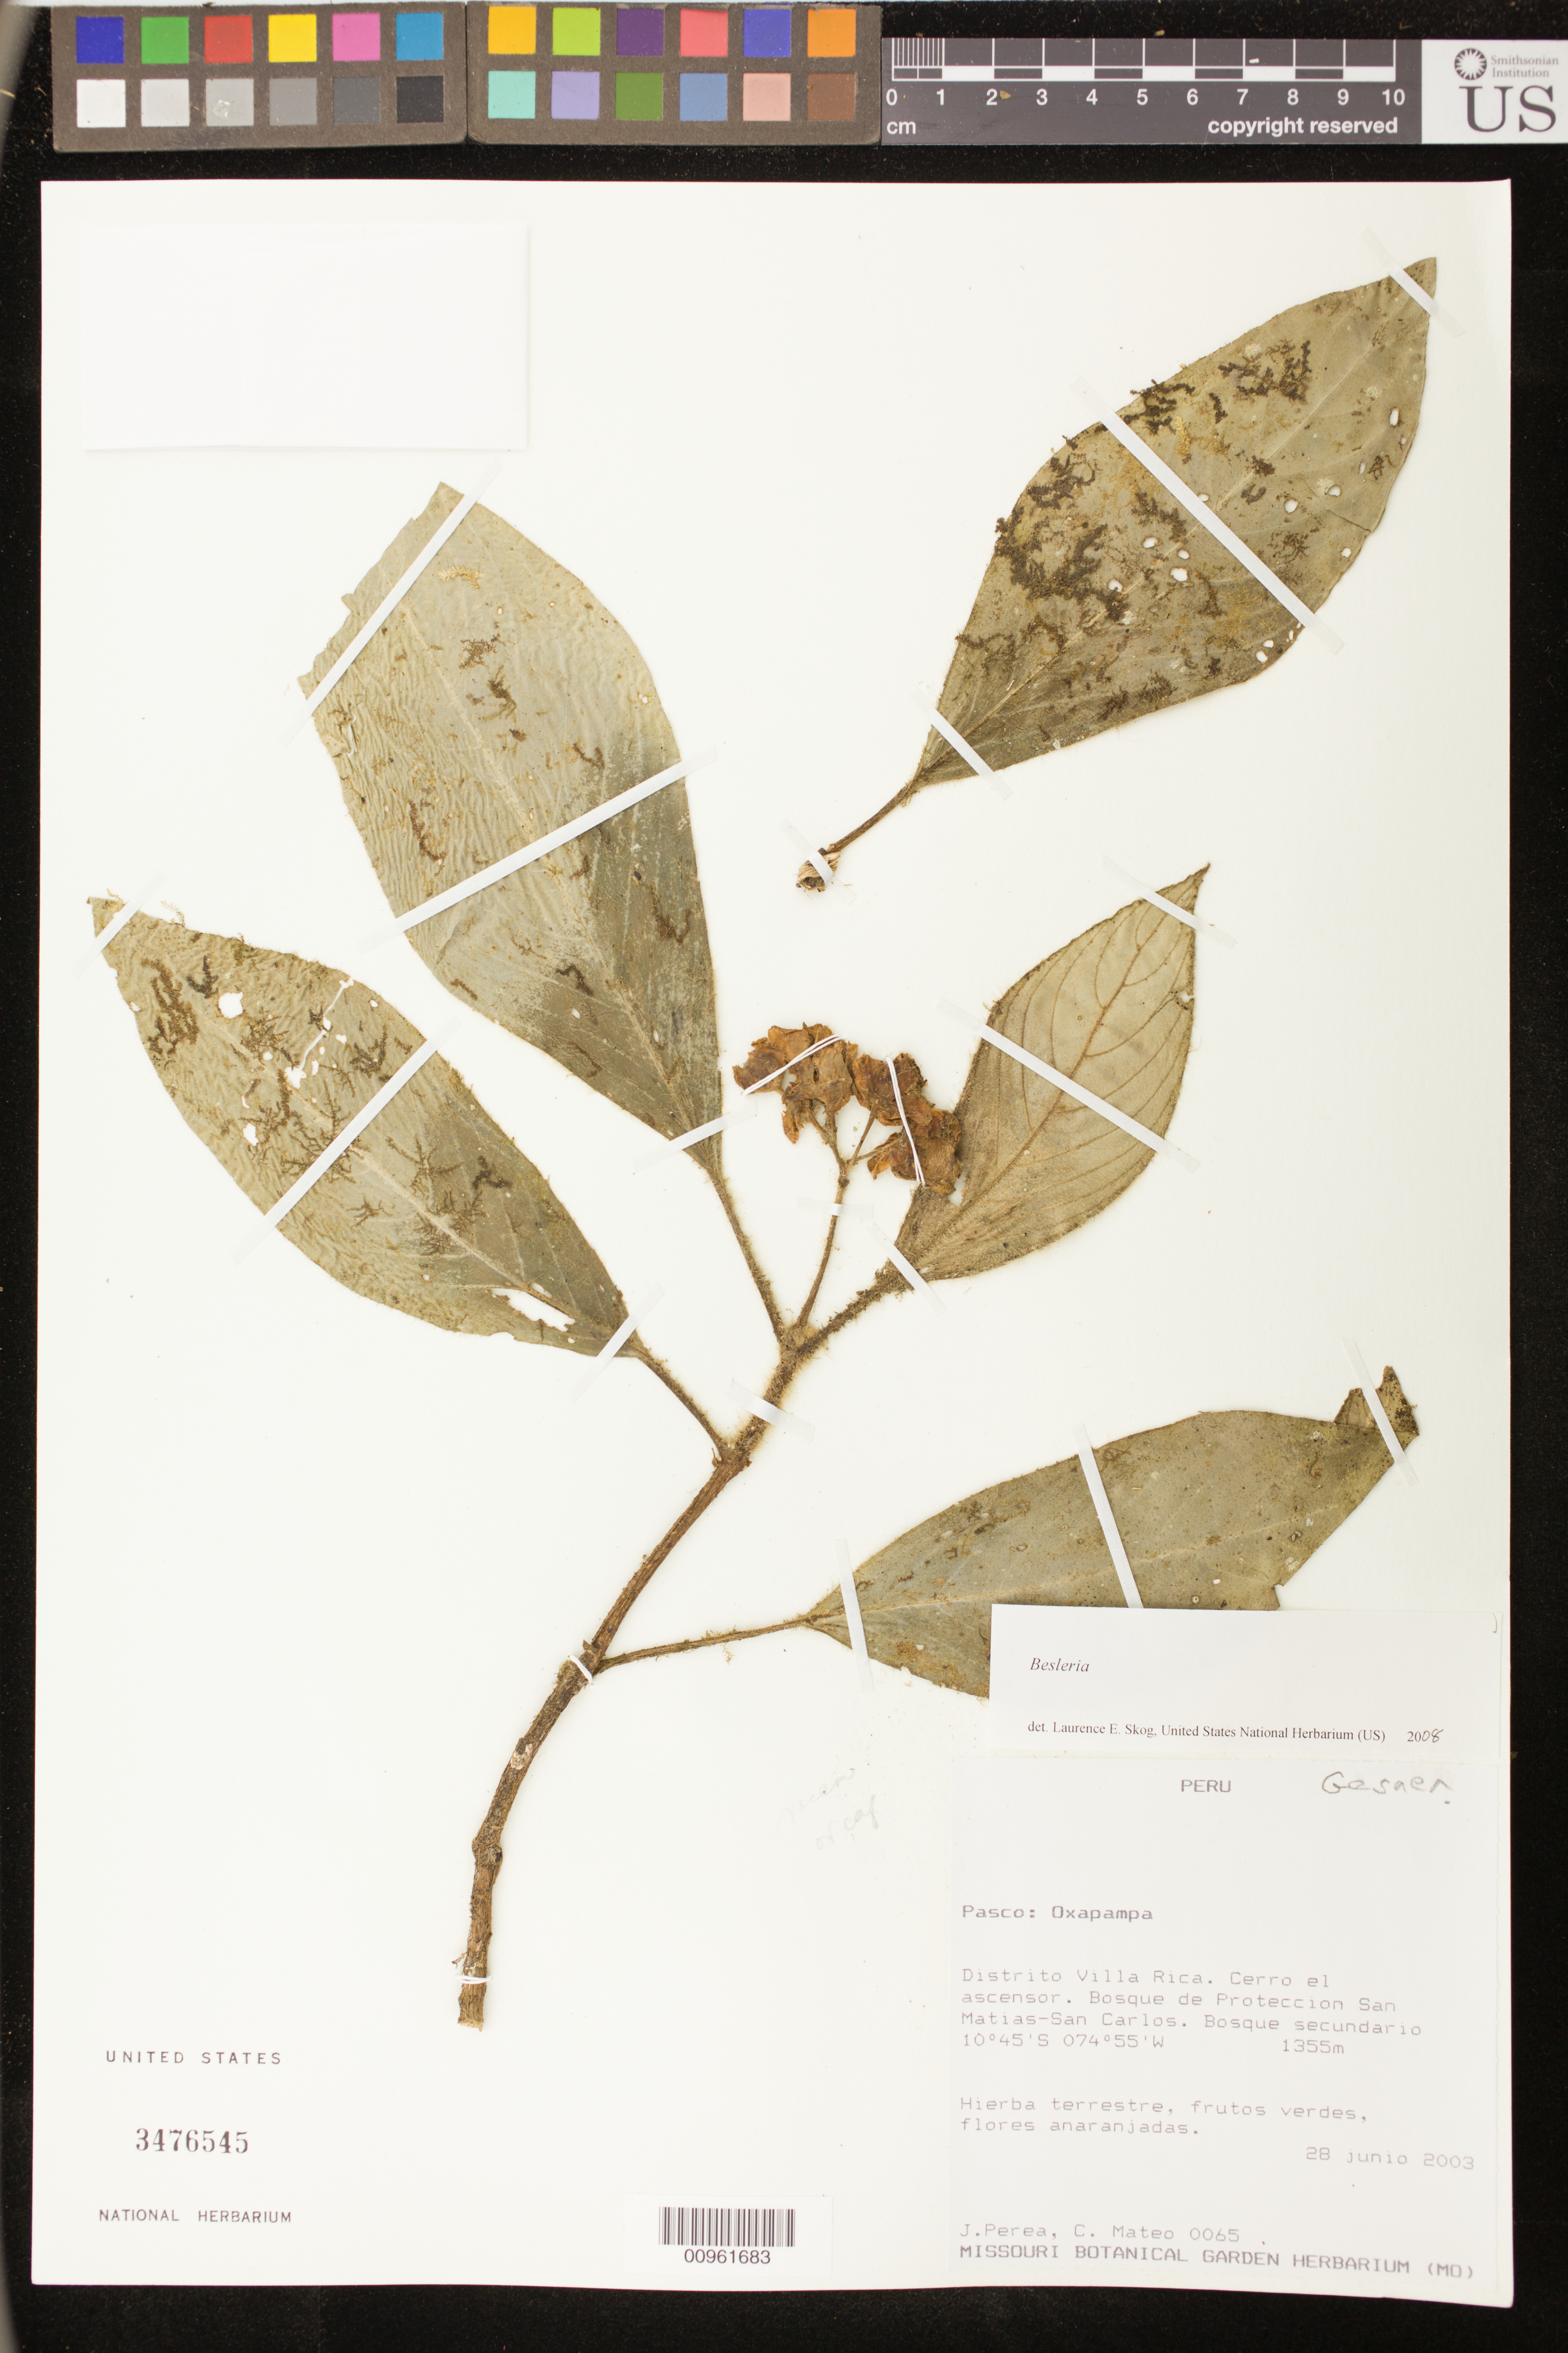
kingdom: Plantae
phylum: Tracheophyta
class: Magnoliopsida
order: Lamiales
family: Gesneriaceae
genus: Besleria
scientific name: Besleria sp.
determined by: Skog, Laurence E.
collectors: J. Perea & C. Mateo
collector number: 65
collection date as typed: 28 Jun 2003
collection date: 2003-06-28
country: Peru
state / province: Pasco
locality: Pasco: Oxapampa. Distrito Villa Rica. Cerro el ascensor. Bosque de Proteccion San Matias-San Carlos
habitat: Bosque secundario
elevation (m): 1355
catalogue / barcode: US 3476545